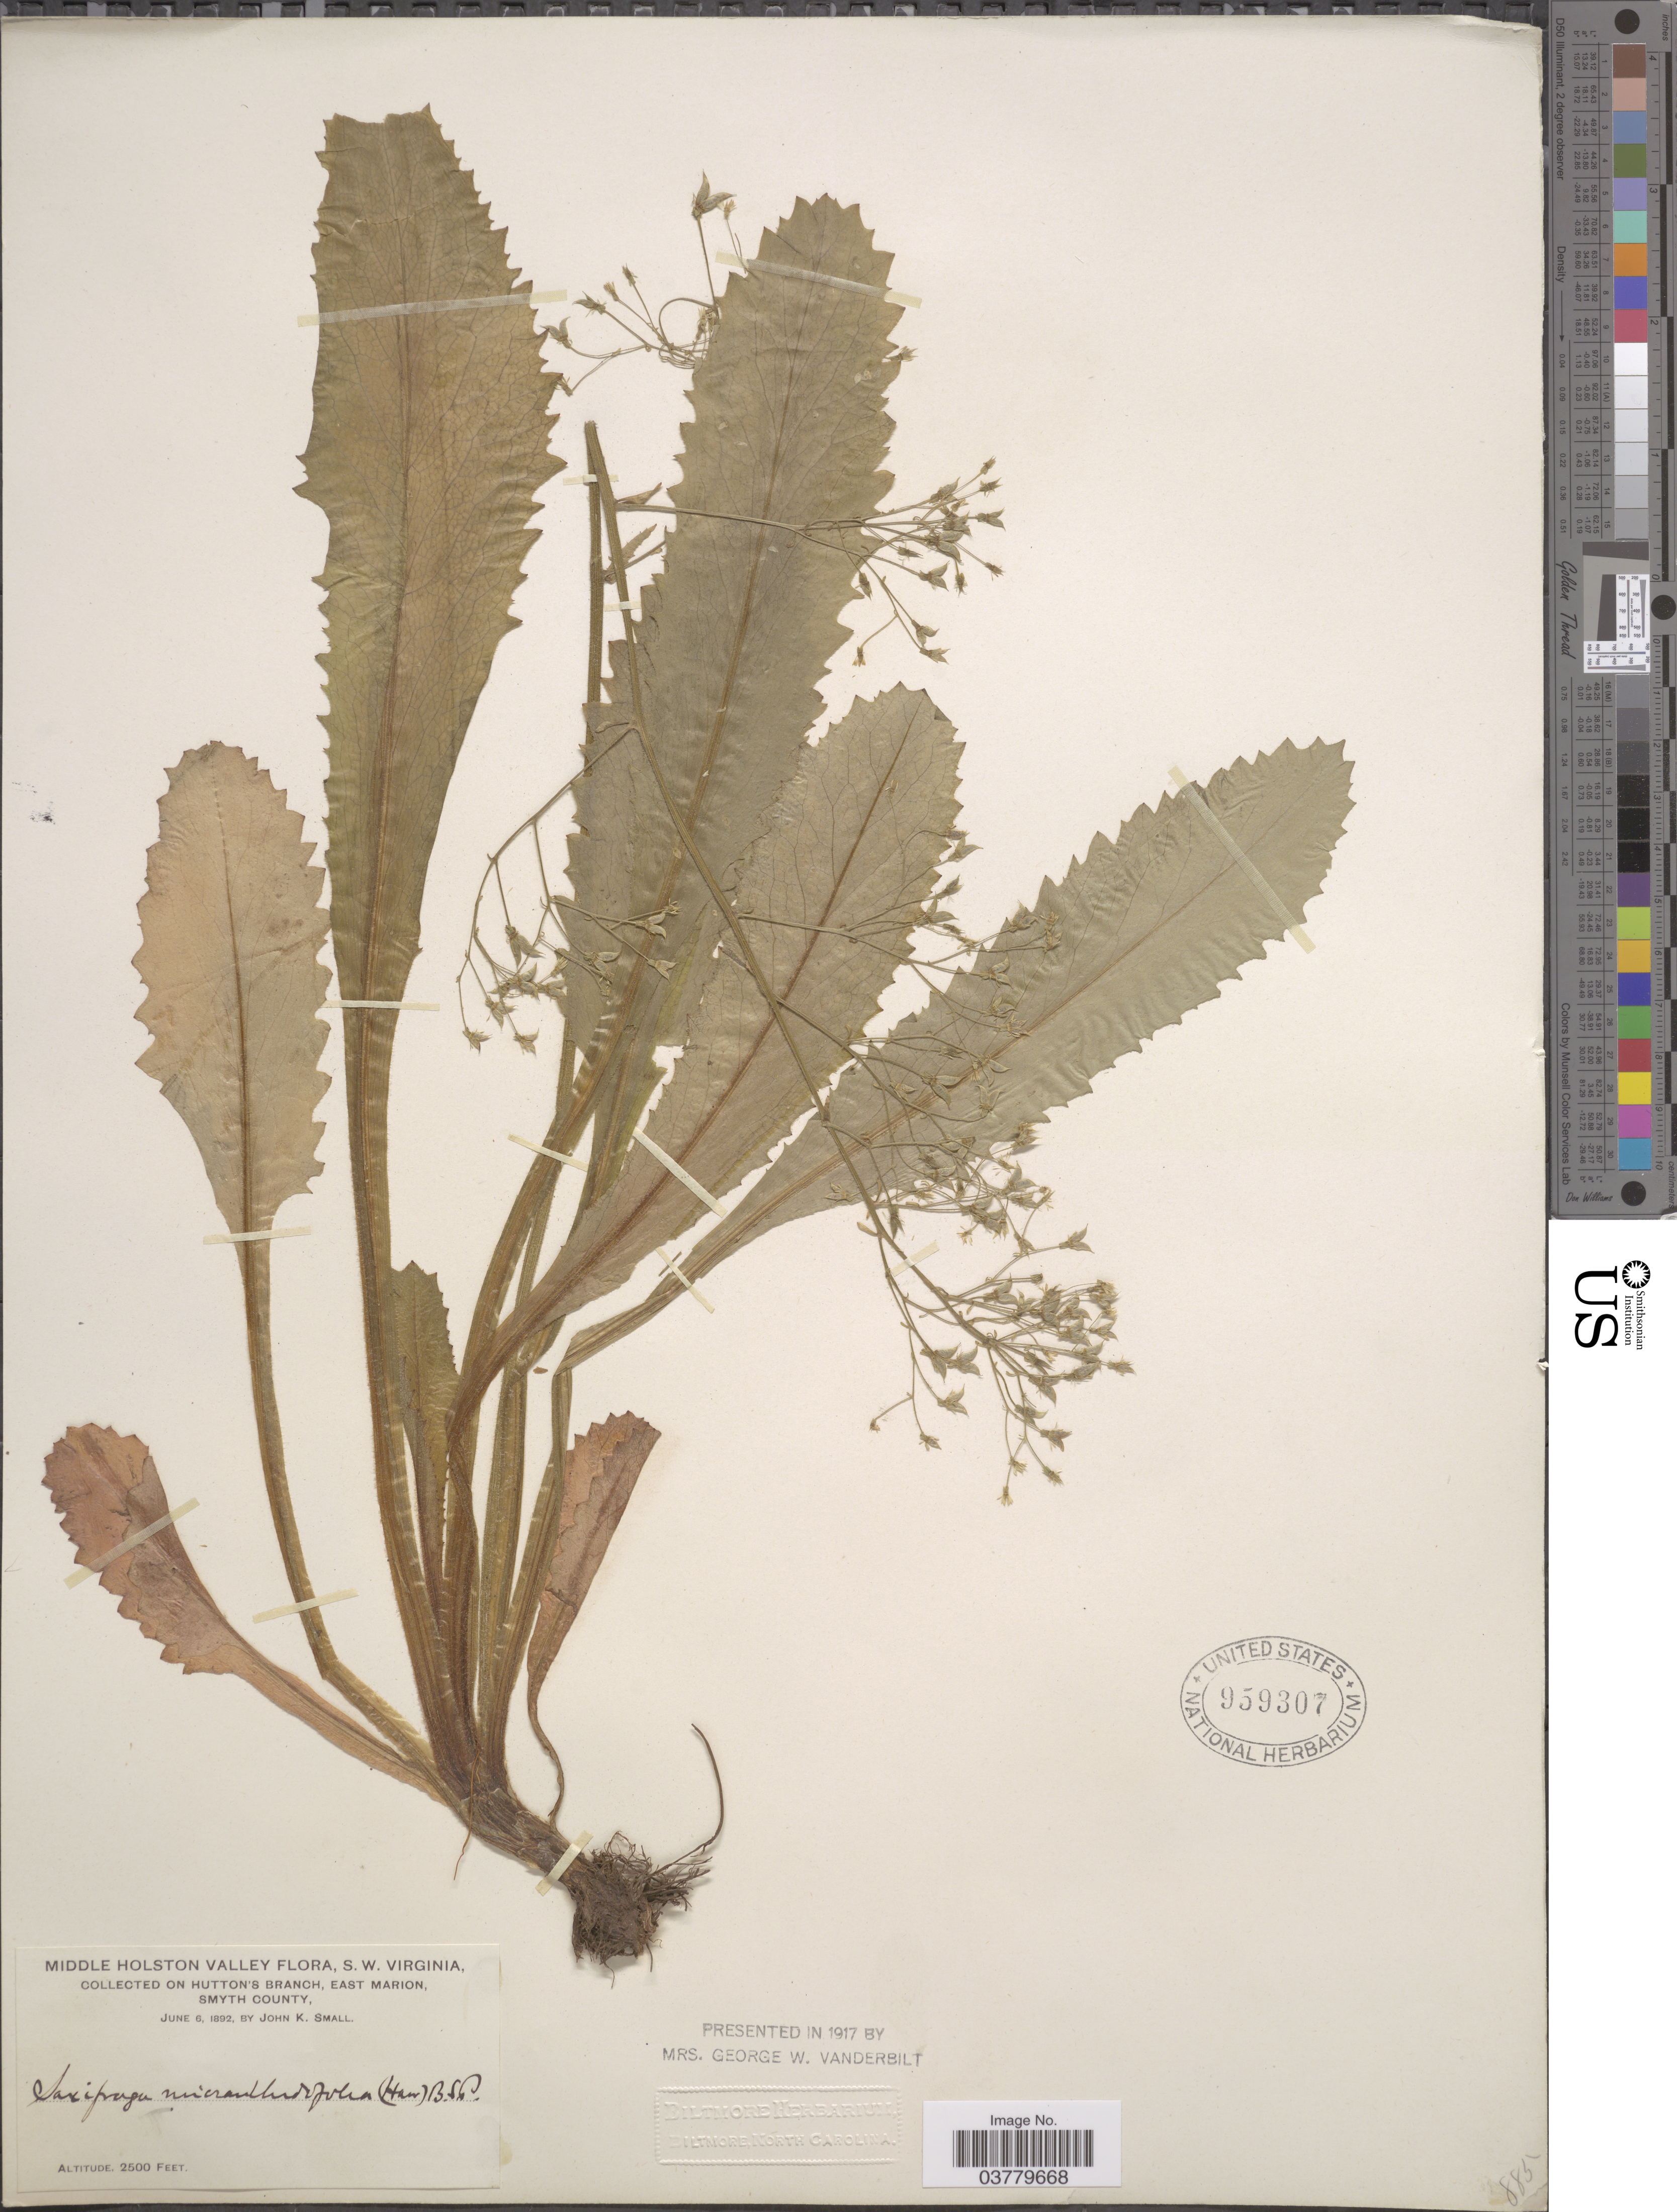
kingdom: Plantae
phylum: Tracheophyta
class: Magnoliopsida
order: Saxifragales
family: Saxifragaceae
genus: Micranthes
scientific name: Micranthes micranthidifolia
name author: (Haw.) Small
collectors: J. K. Small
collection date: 1892-06-06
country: United States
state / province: Virginia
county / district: Smyth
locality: Middle Holston Valley, S. W. Virginia. On Hutton's Branch, East Marion, Smyth County.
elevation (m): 762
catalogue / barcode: US 959307